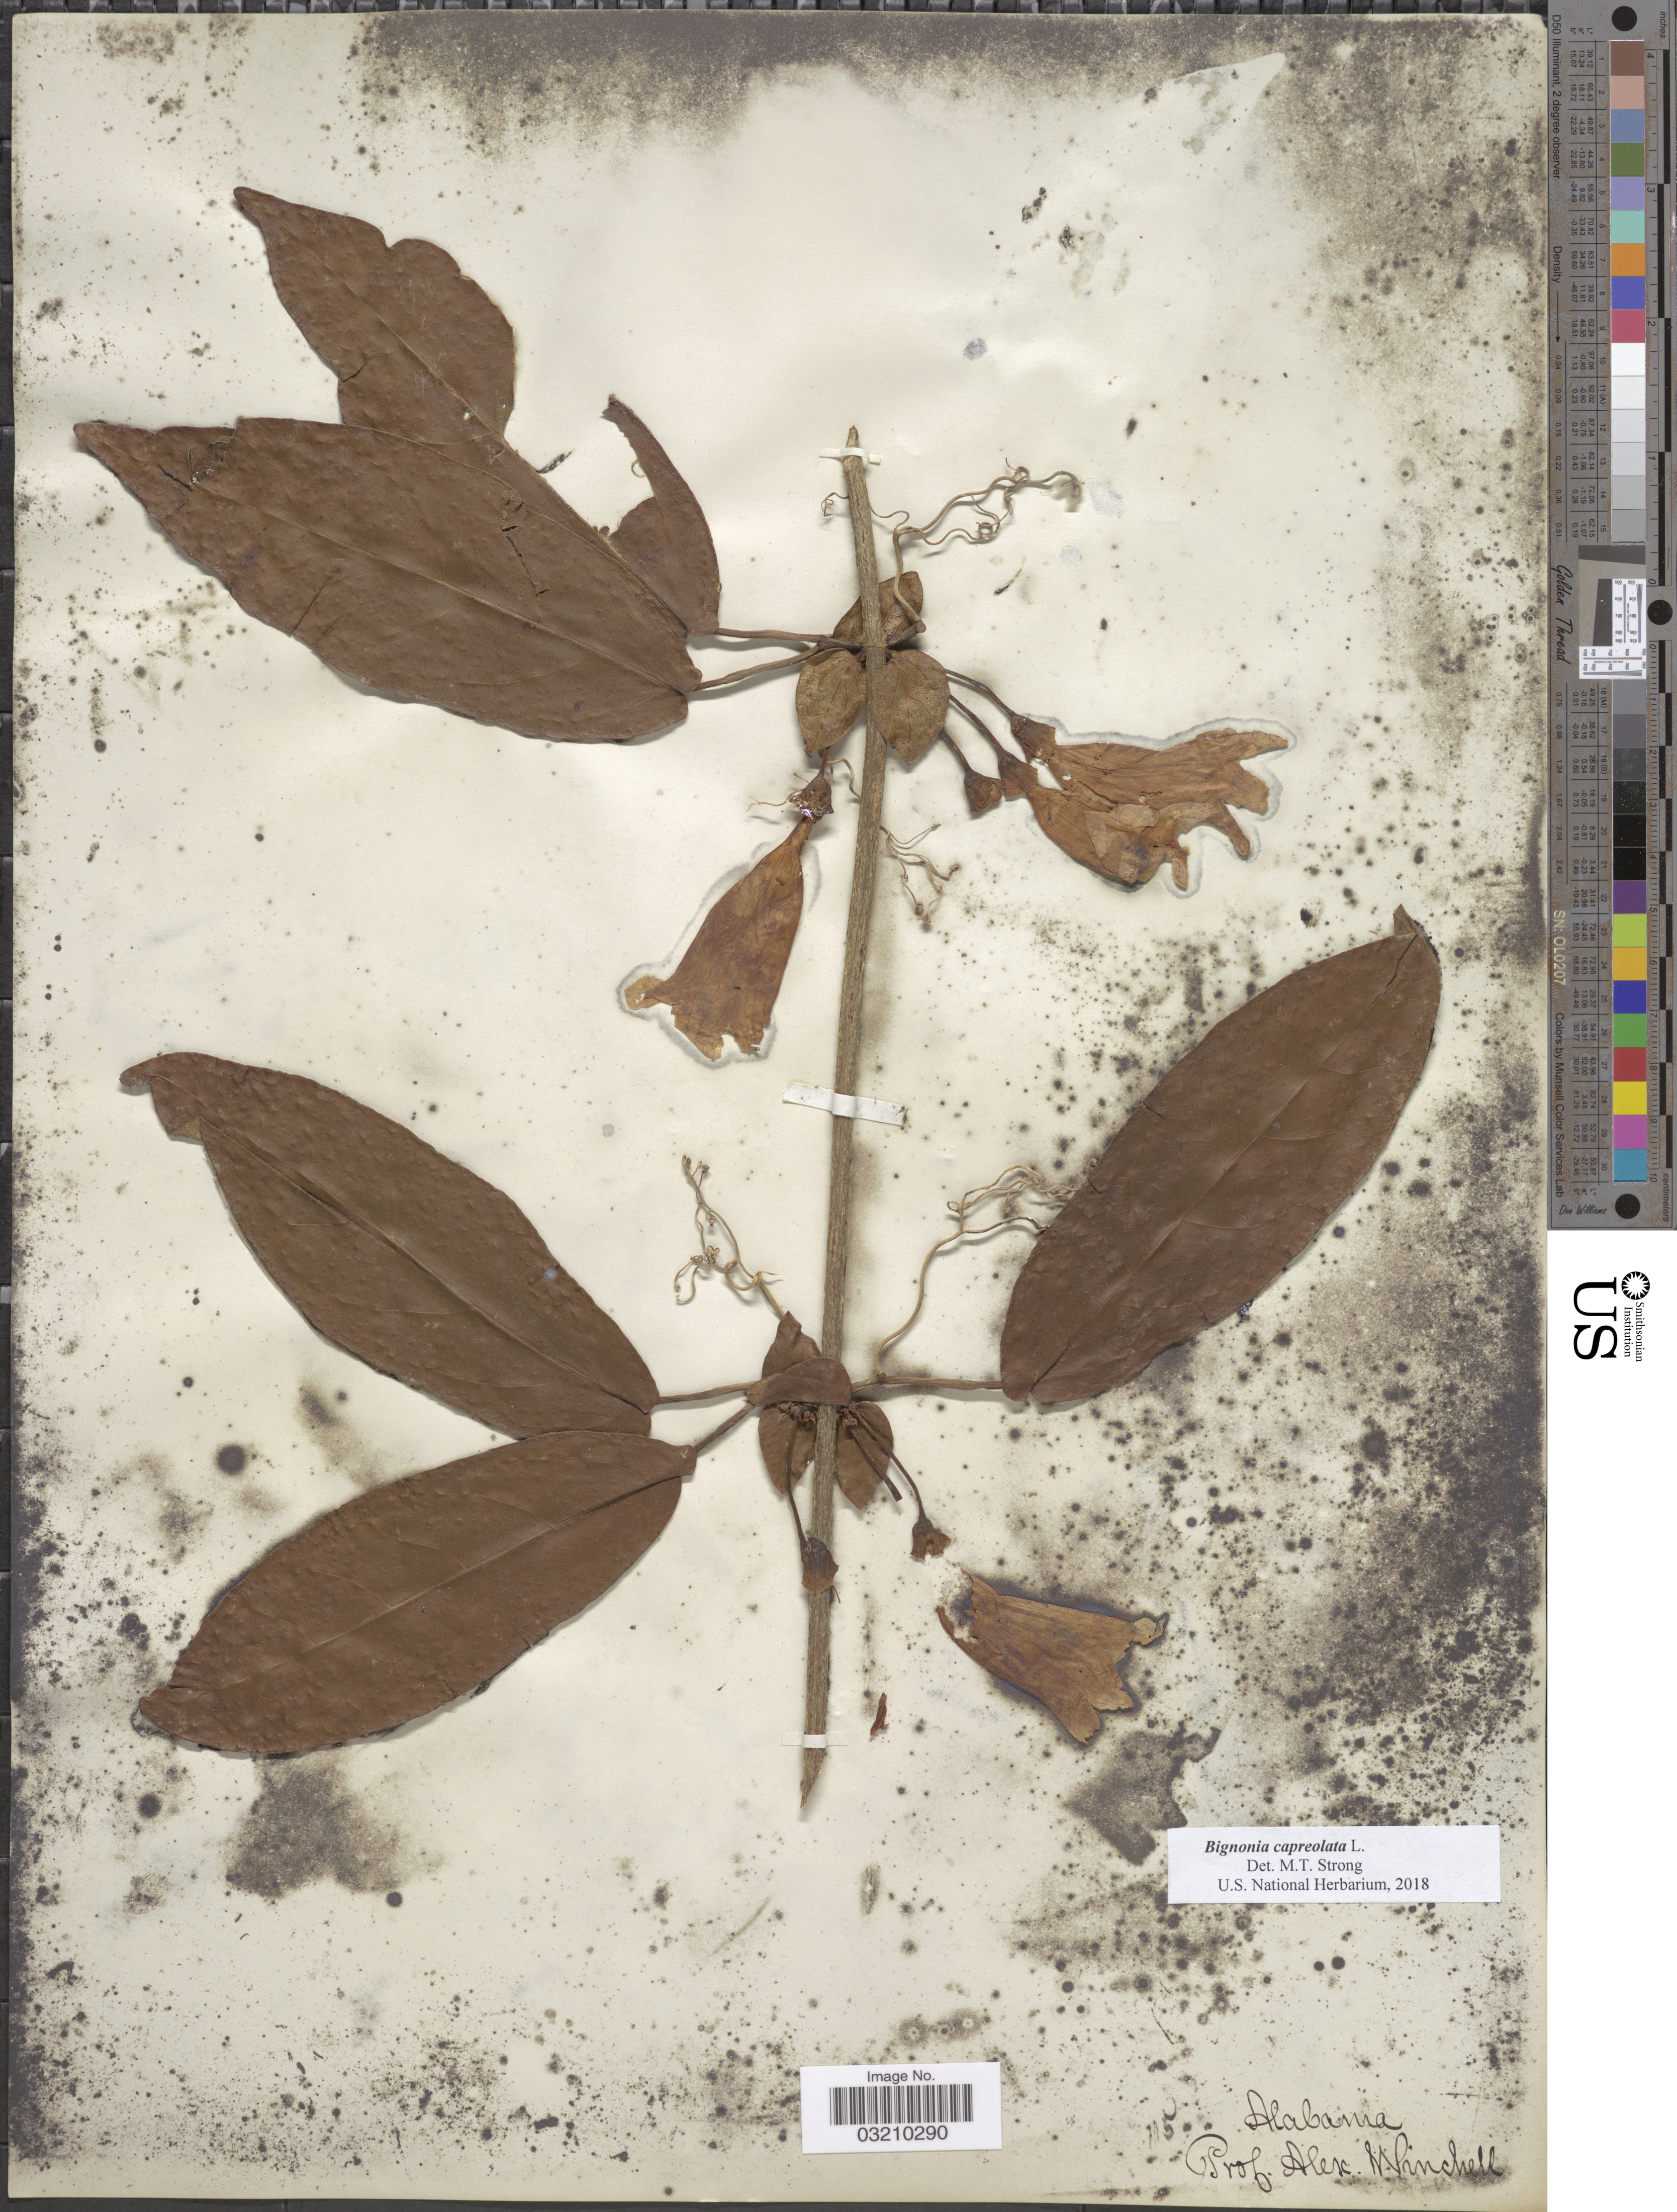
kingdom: Plantae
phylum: Tracheophyta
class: Magnoliopsida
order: Lamiales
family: Bignoniaceae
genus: Bignonia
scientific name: Bignonia capreolata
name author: L.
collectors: A. Winchell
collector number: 115*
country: United States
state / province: Alabama